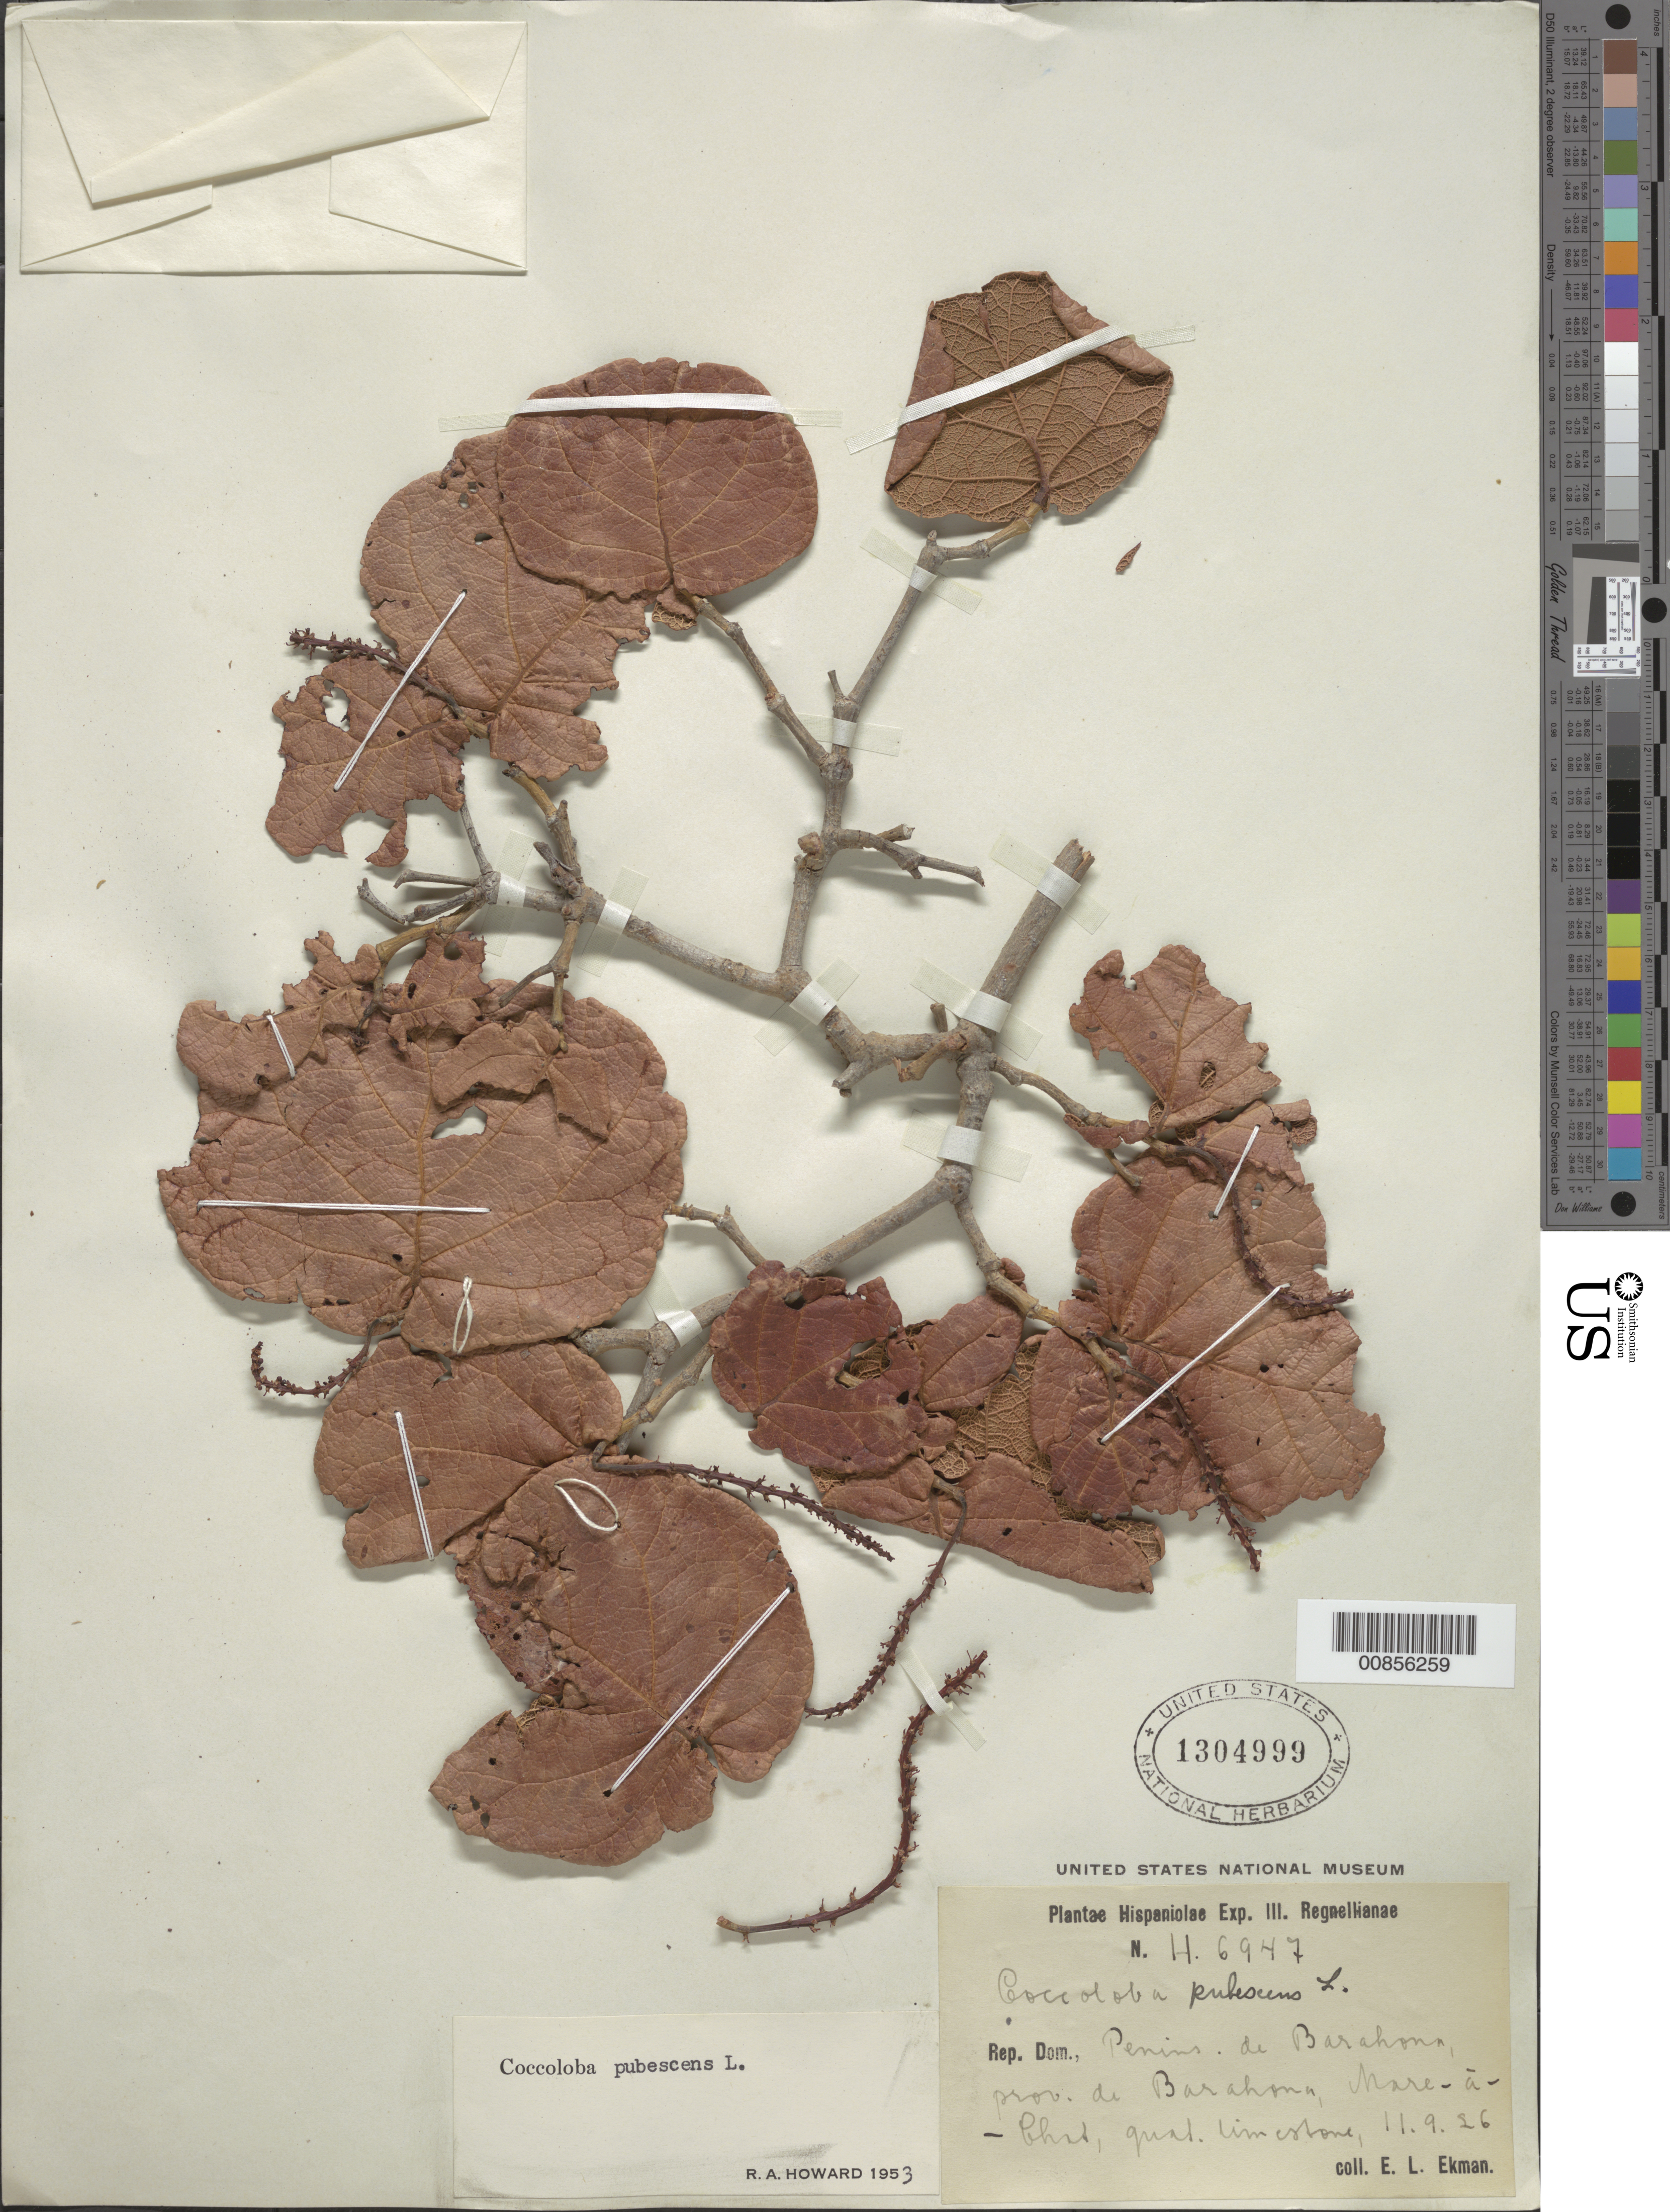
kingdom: Plantae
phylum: Tracheophyta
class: Magnoliopsida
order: Caryophyllales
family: Polygonaceae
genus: Coccoloba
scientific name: Coccoloba pubescens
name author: L.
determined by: Howard, R. A.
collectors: E. L. Ekman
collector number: H 6947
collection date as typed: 11 Sep 1926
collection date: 1926-09-11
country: Dominican Republic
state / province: Barahona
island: Hispaniola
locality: Península de Barahona, "Mare-à-Chat".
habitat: Quaternary Limestone.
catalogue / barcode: US 1304999